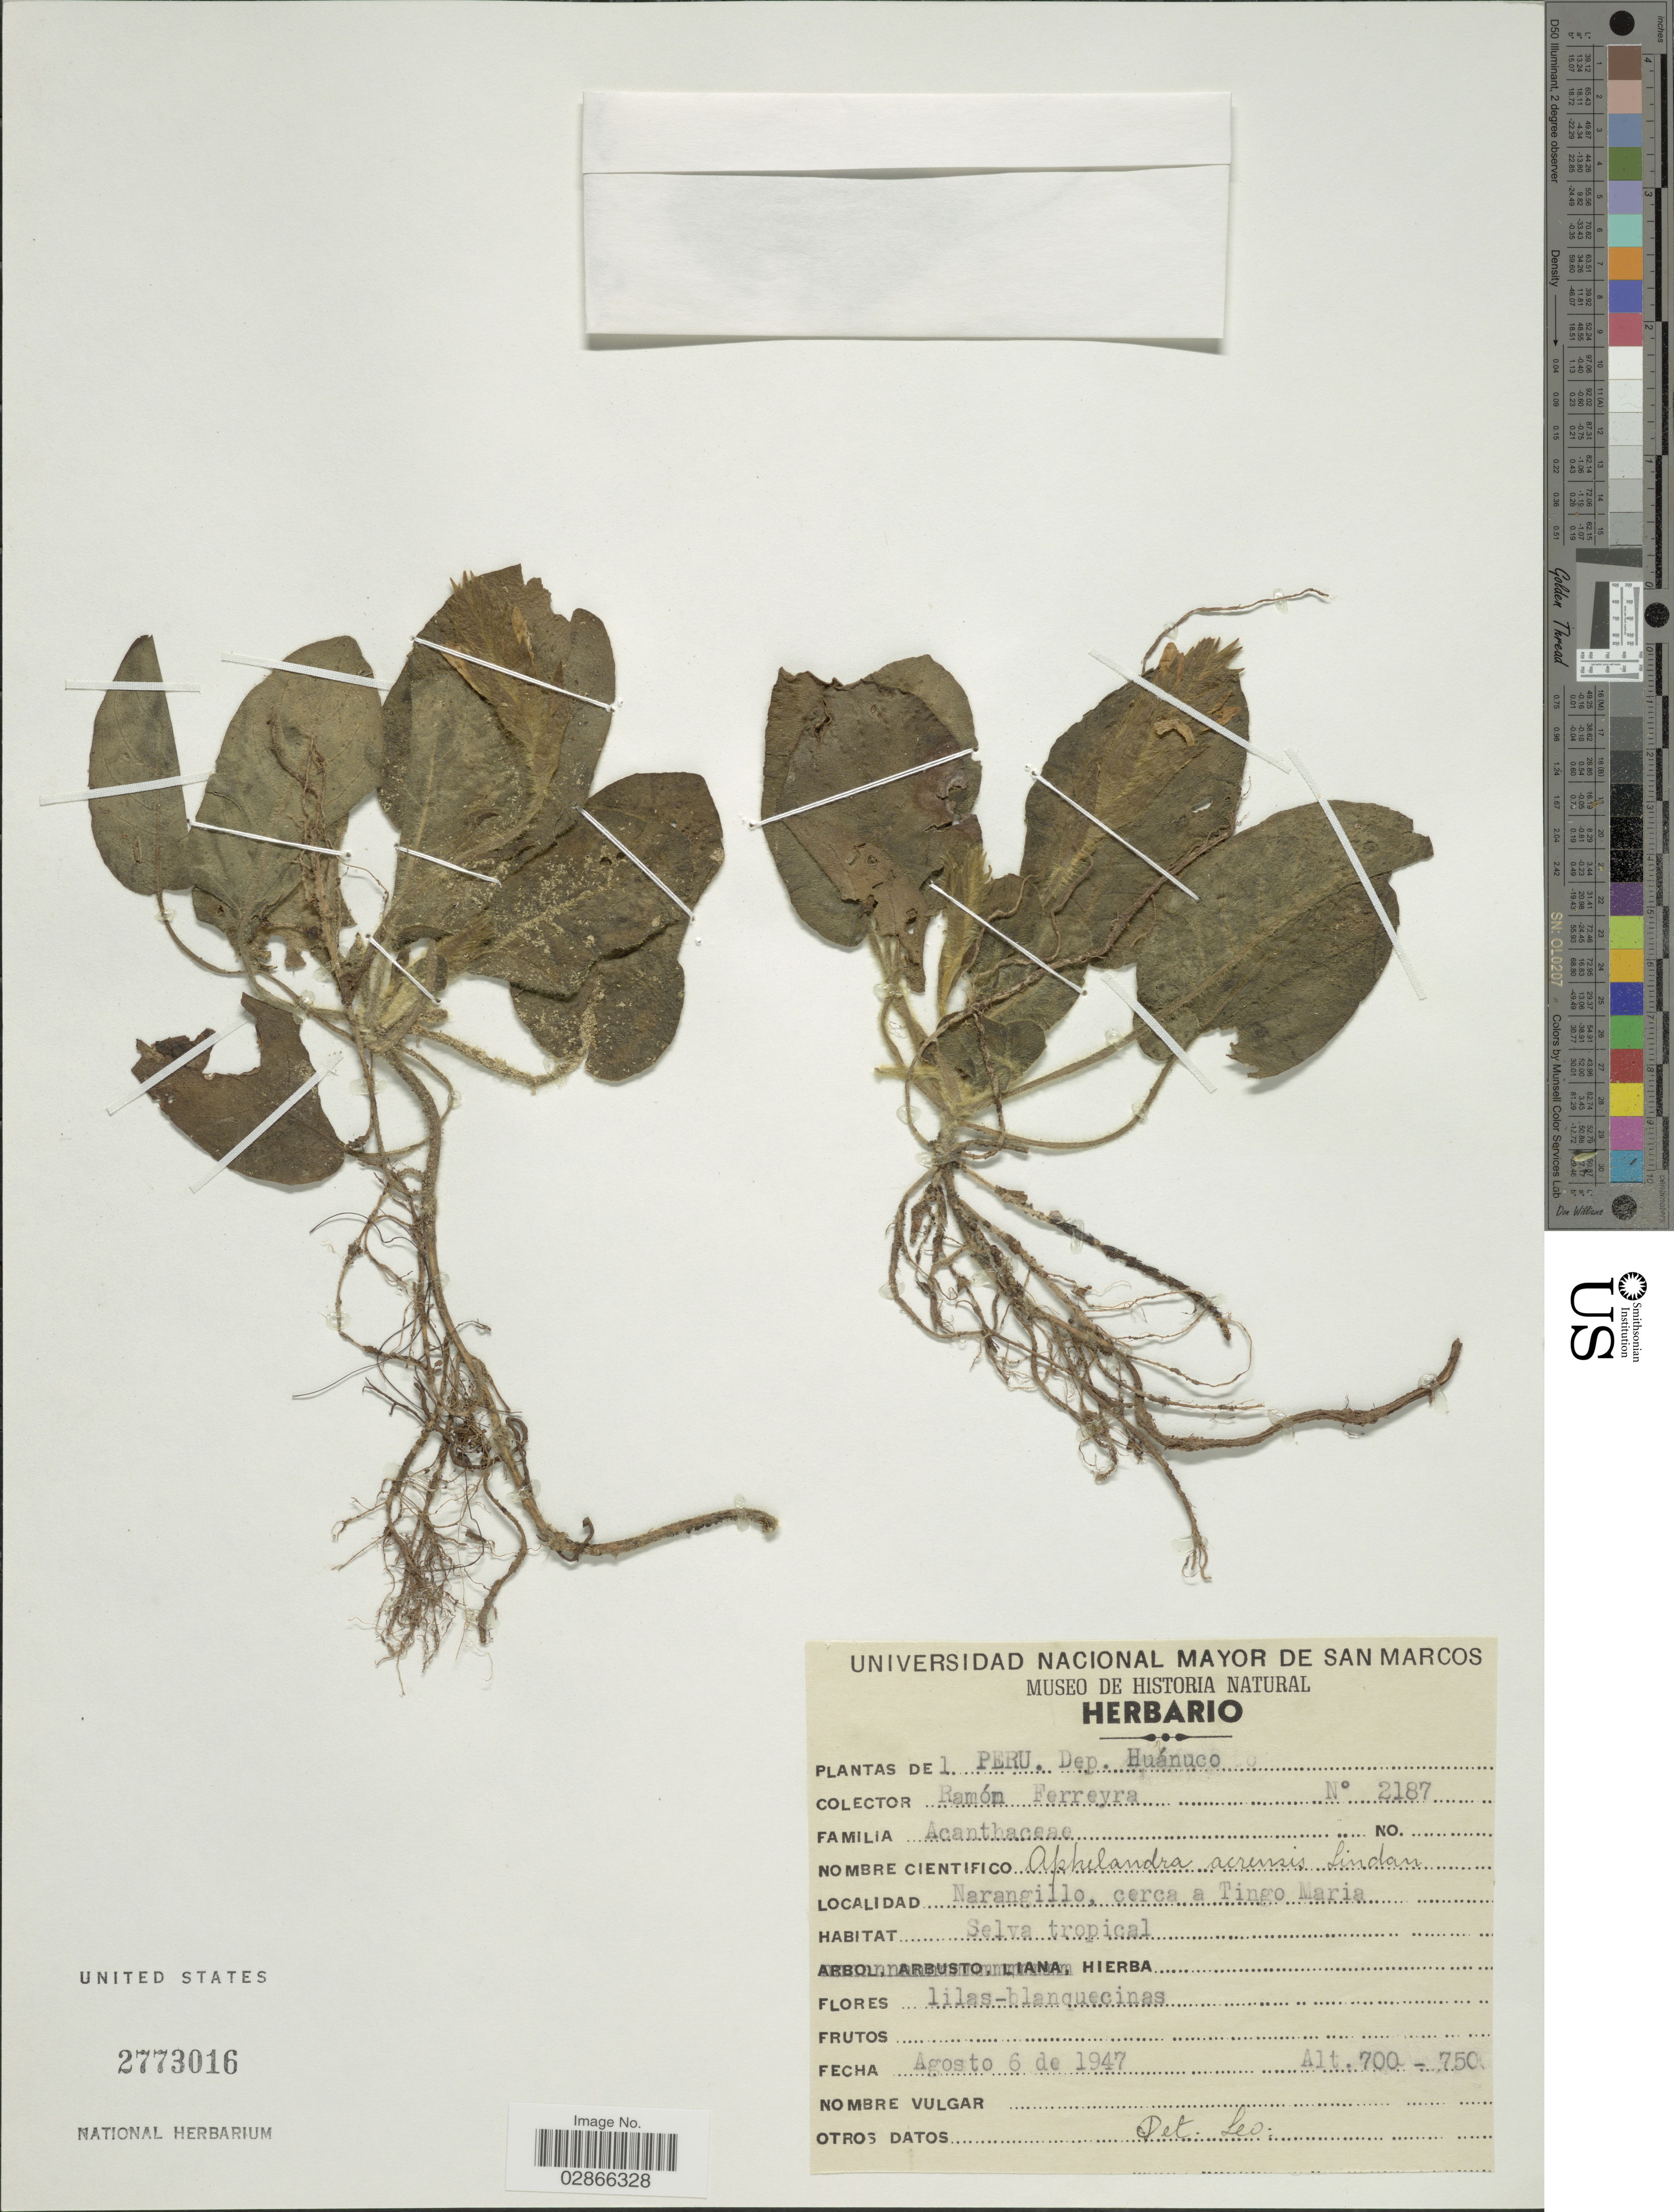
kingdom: Plantae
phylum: Tracheophyta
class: Magnoliopsida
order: Lamiales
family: Acanthaceae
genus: Aphelandra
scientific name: Aphelandra acrensis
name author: Lindau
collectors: R. A. Ferreyra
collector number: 2187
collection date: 1947-08-06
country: Peru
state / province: Huánuco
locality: Dep. Huánuco. Narangillo, cerca a Tingo Maria.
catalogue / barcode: US 2773016